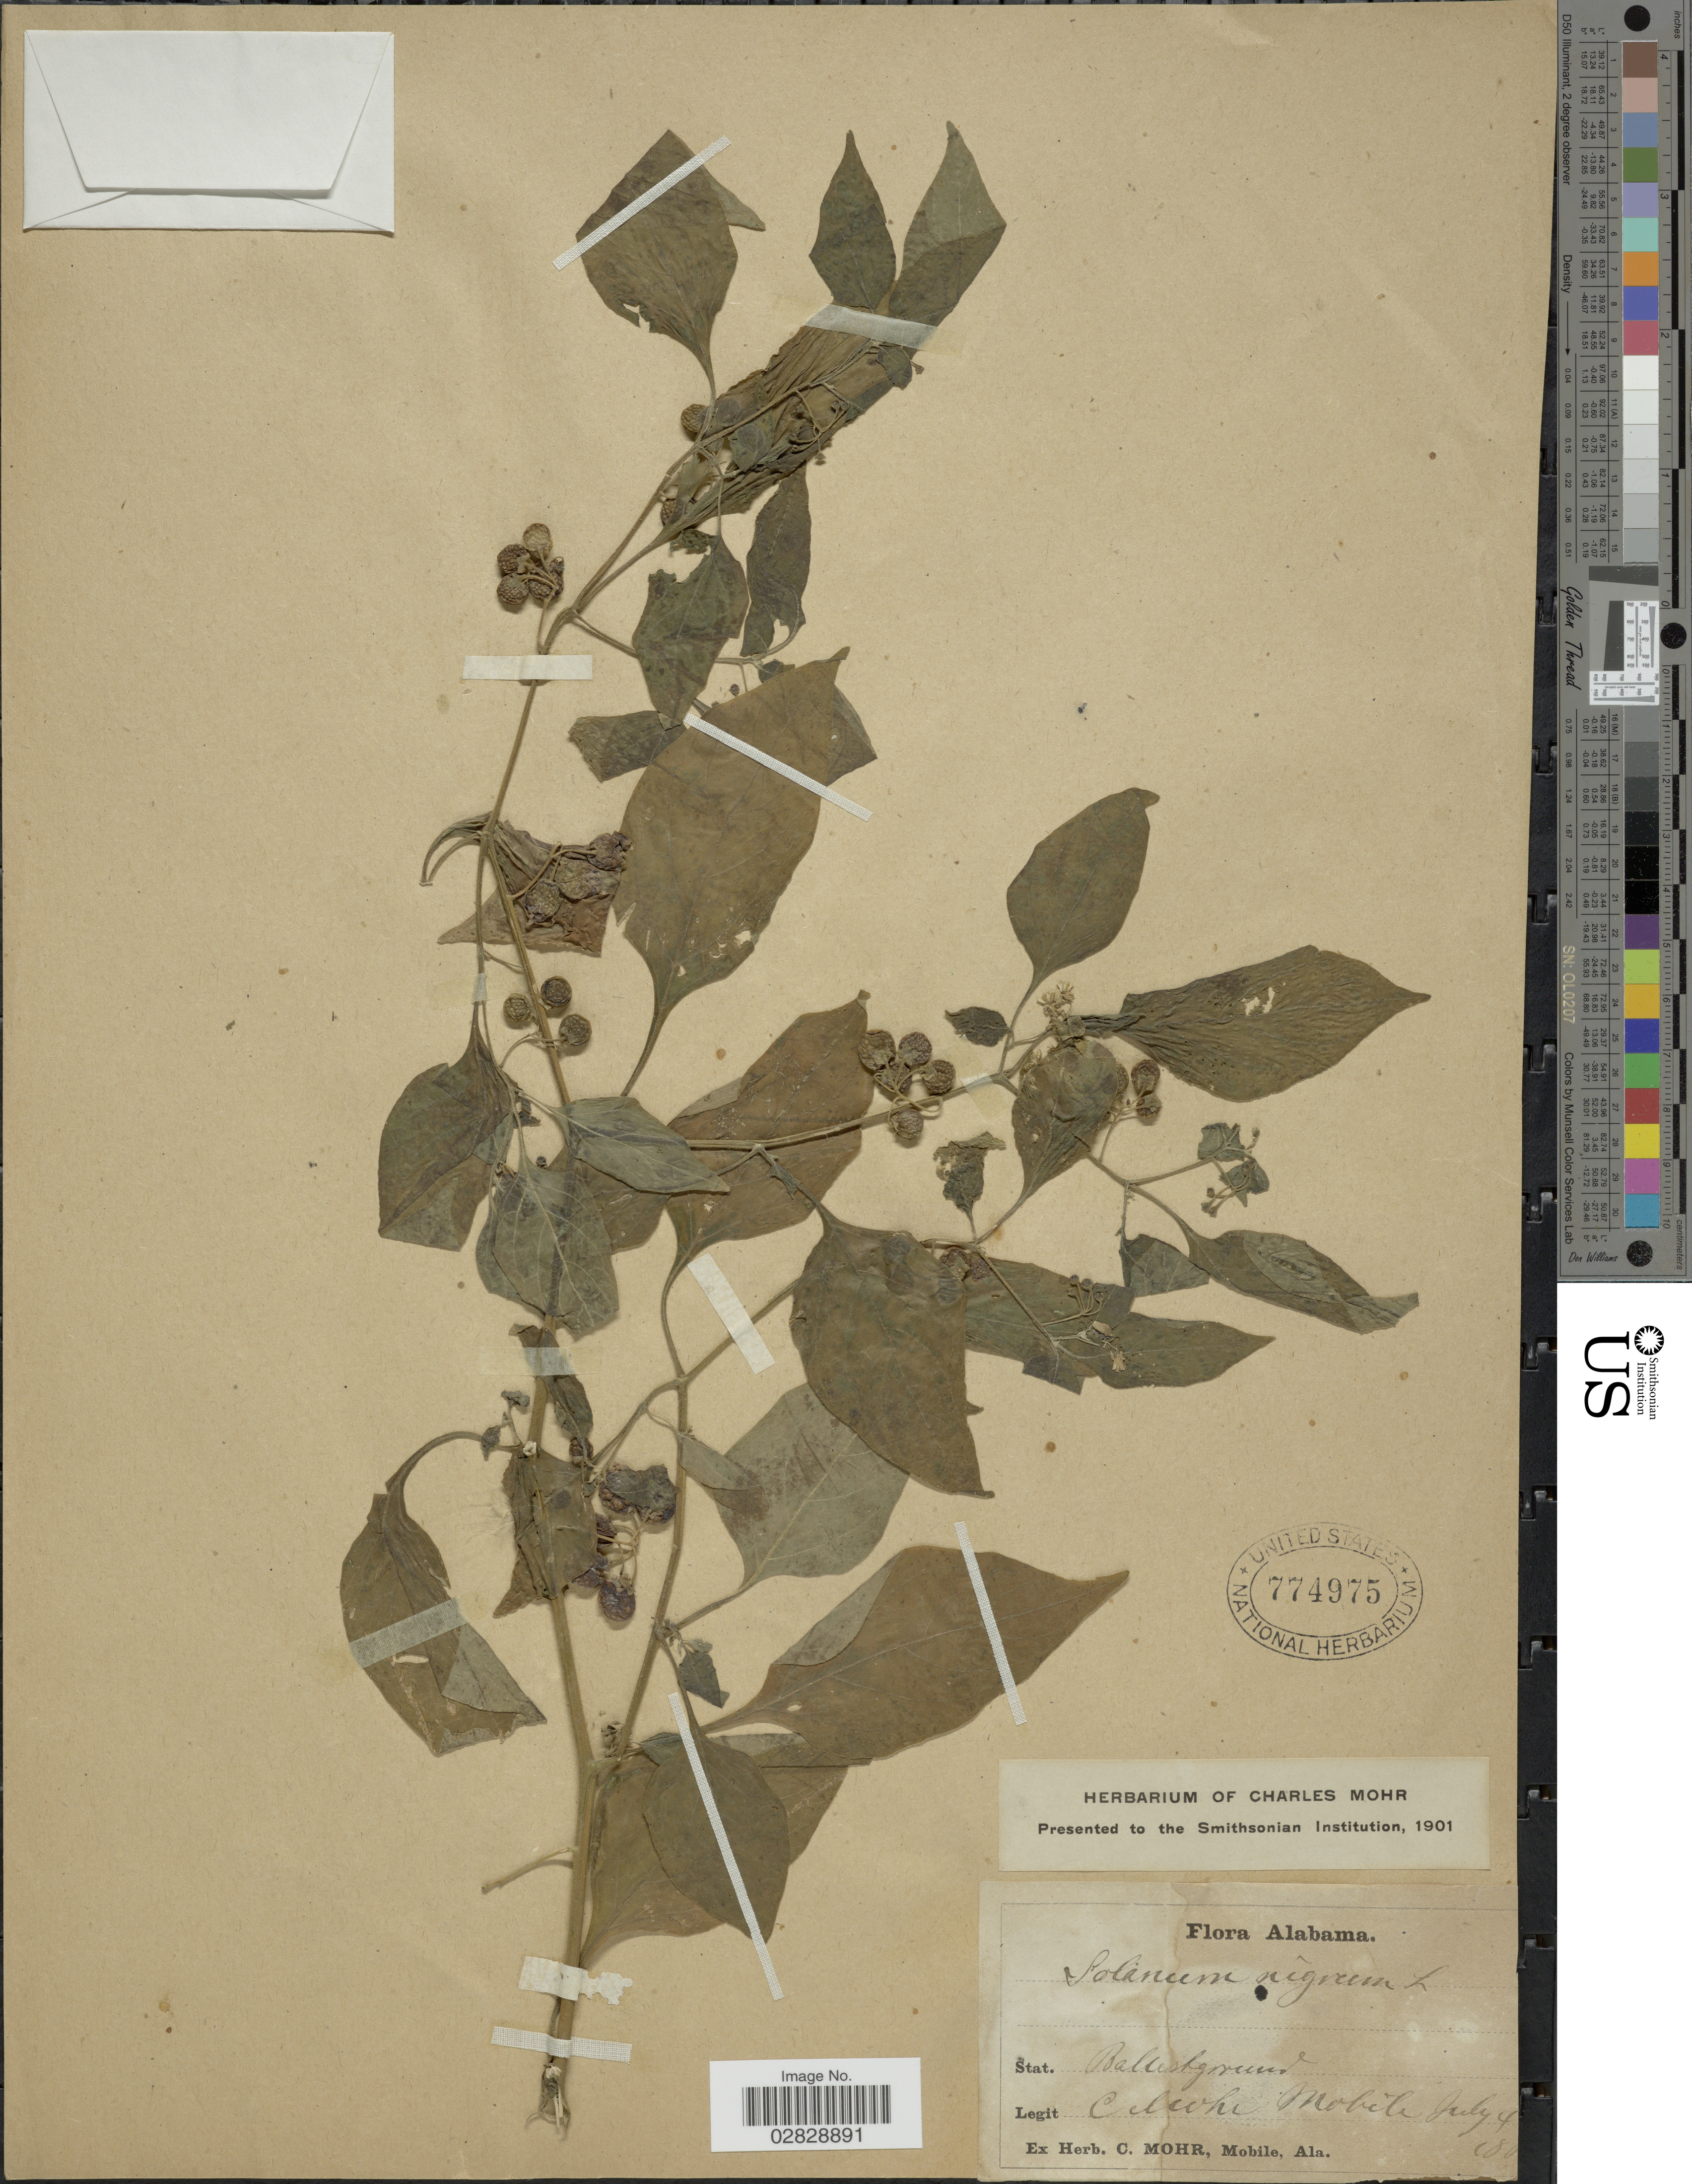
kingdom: Plantae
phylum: Tracheophyta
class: Magnoliopsida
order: Solanales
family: Solanaceae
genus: Solanum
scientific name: Solanum nigrescens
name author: M. Martens & Galeotti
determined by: Knapp, S. D.; Särkinen, T.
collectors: Mohr, C. T. (herbarium)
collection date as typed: Transcribed d/m/y: 4/7/80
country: United States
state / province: Alabama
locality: Mobile.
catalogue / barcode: US 774975